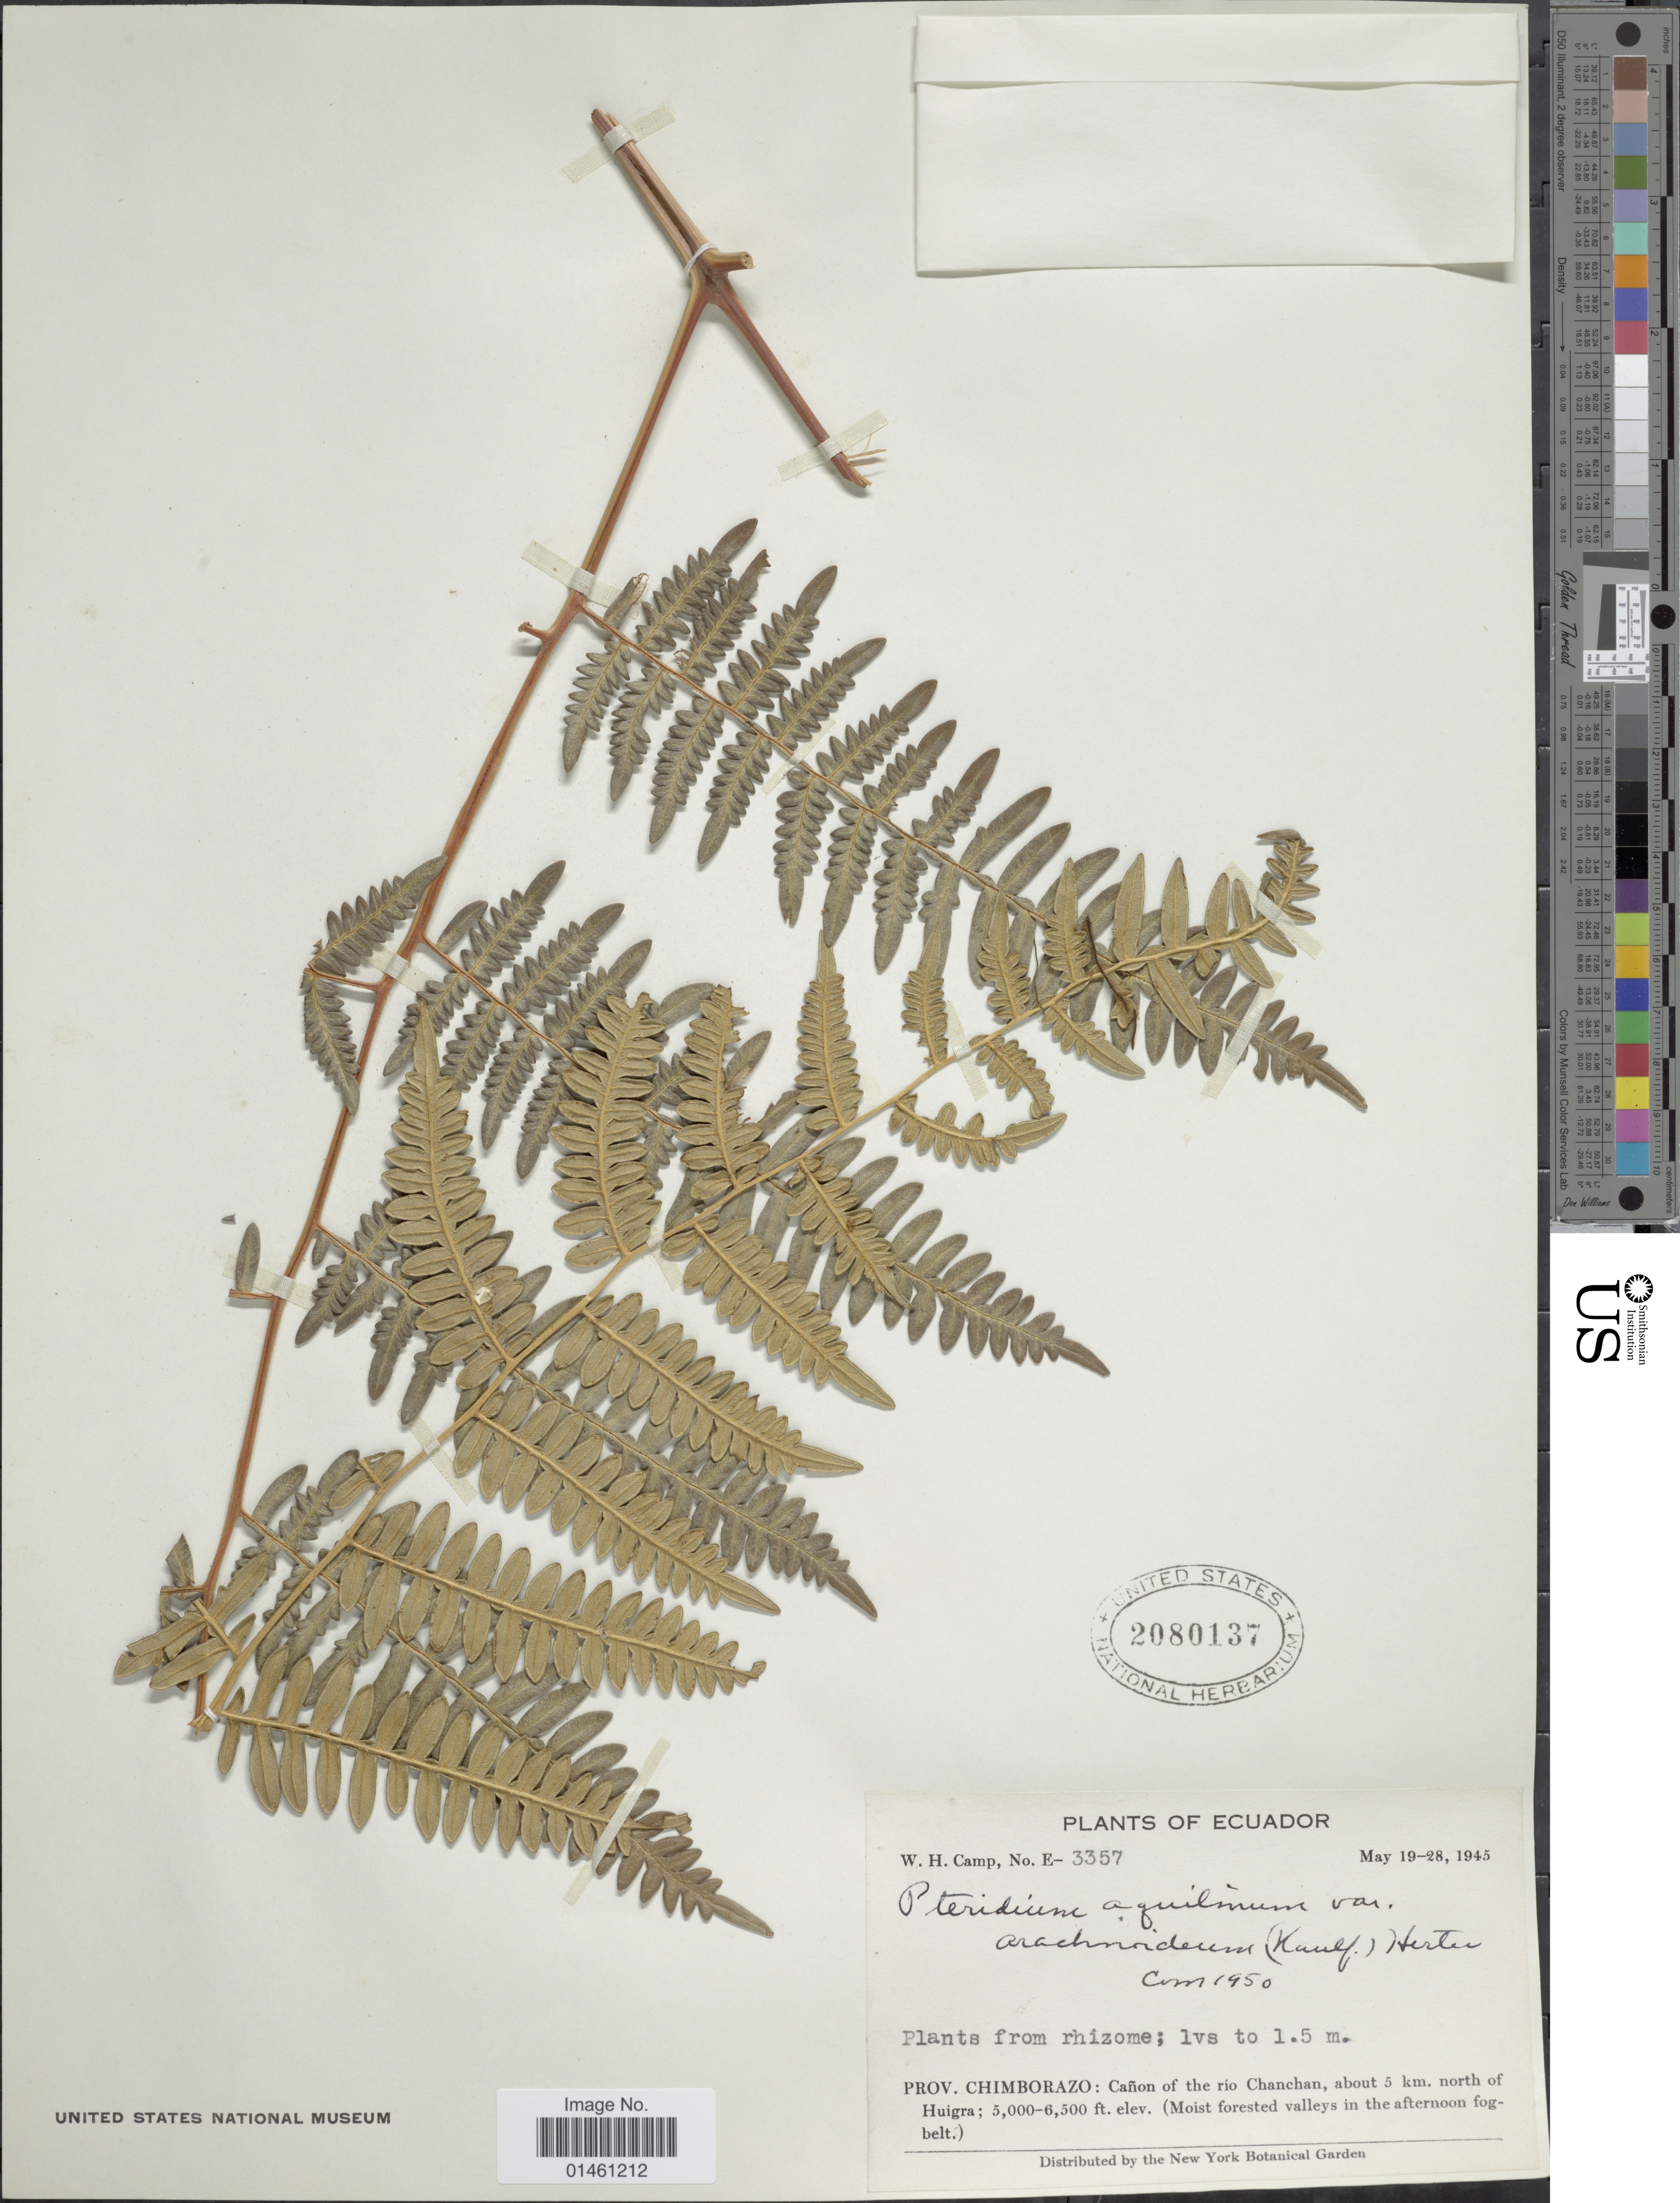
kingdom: Plantae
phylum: Tracheophyta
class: Polypodiopsida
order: Polypodiales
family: Dennstaedtiaceae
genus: Pteridium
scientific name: Pteridium aquilinum var. arachnoideum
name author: (Kaulf.) Herter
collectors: W. H. Camp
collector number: E-3357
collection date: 1945-05-19/1945-05-28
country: Ecuador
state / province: Chimborazo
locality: Prov. Chimborazo: Canon of the rio Chanchan, about 5km north of Huigra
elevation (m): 1524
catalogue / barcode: US 2080137